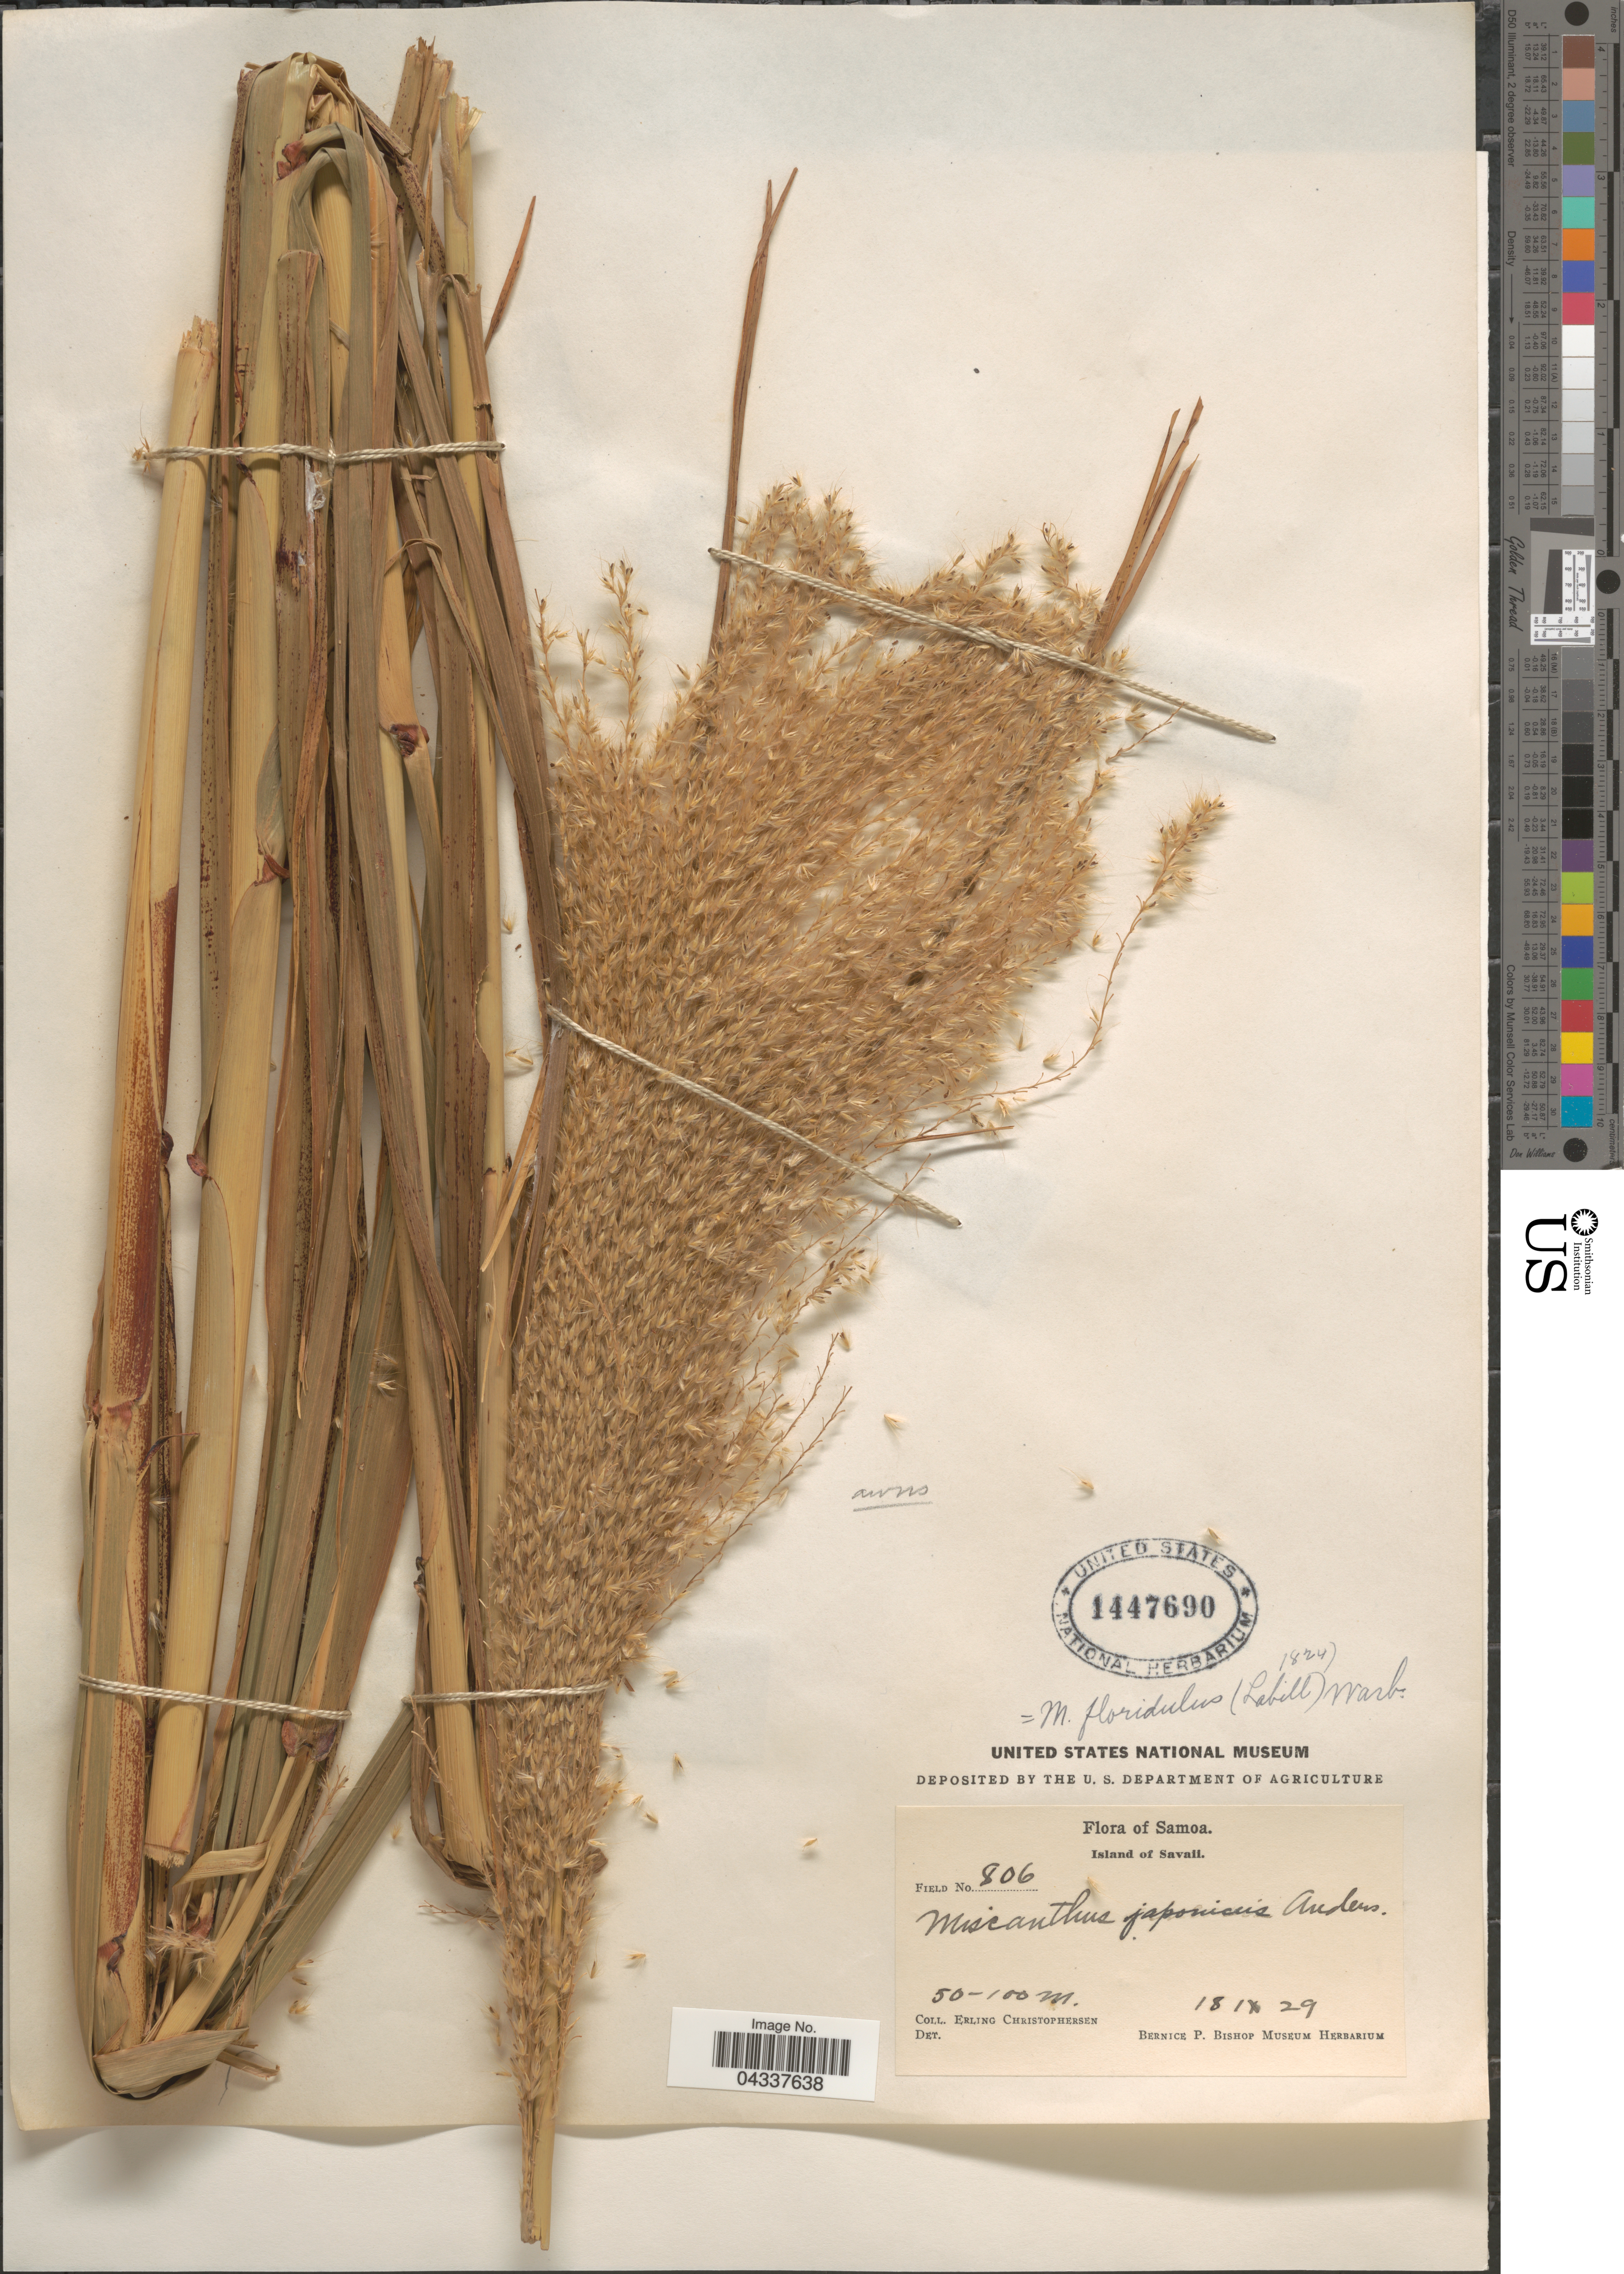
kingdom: Plantae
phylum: Tracheophyta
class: Liliopsida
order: Poales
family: Poaceae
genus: Miscanthus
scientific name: Miscanthus floridulus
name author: (Labill.) Warb.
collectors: E. Christophersen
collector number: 806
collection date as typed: Transcribed d/m/y: 18/1/29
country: Samoa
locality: Samoa. Island of Savaii.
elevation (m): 50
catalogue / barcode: US 1447690